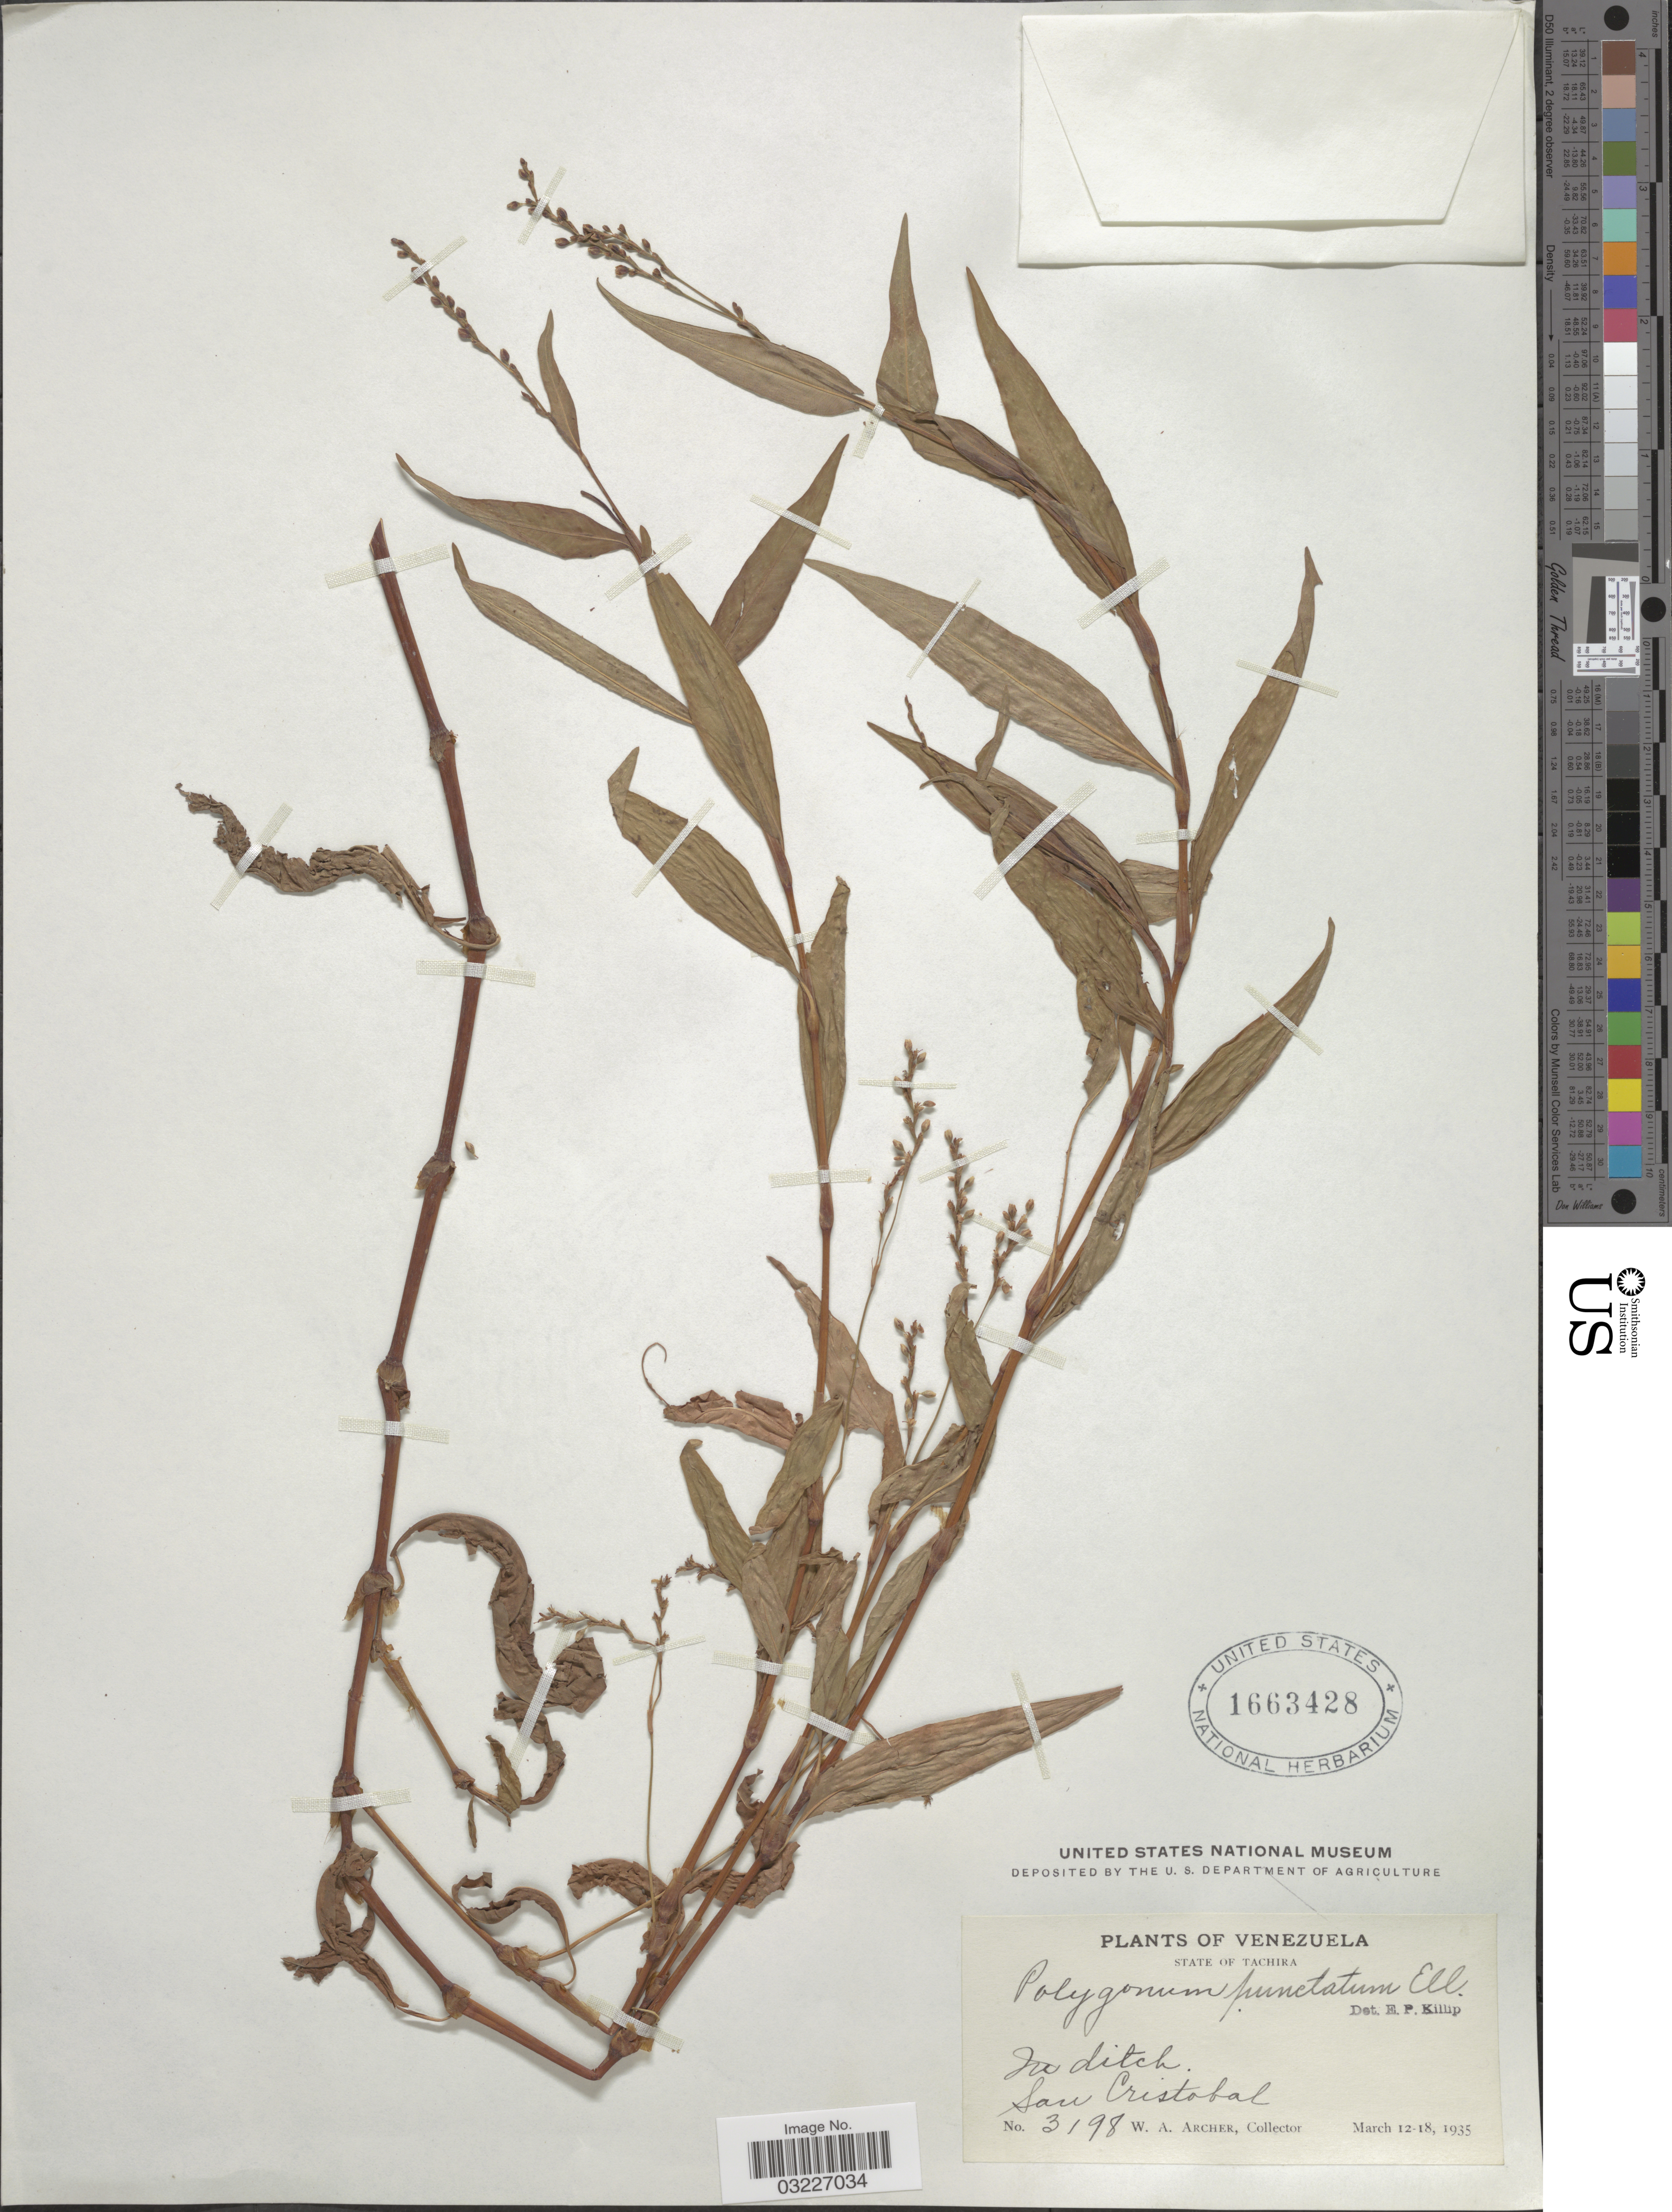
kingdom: Plantae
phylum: Tracheophyta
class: Magnoliopsida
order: Caryophyllales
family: Polygonaceae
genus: Polygonum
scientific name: Polygonum opelousanum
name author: Riddell ex Small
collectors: W. Archer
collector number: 3198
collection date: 1935-03-12/1935-03-18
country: Venezuela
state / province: Tachira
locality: San Cristobal.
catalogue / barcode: US 1663428